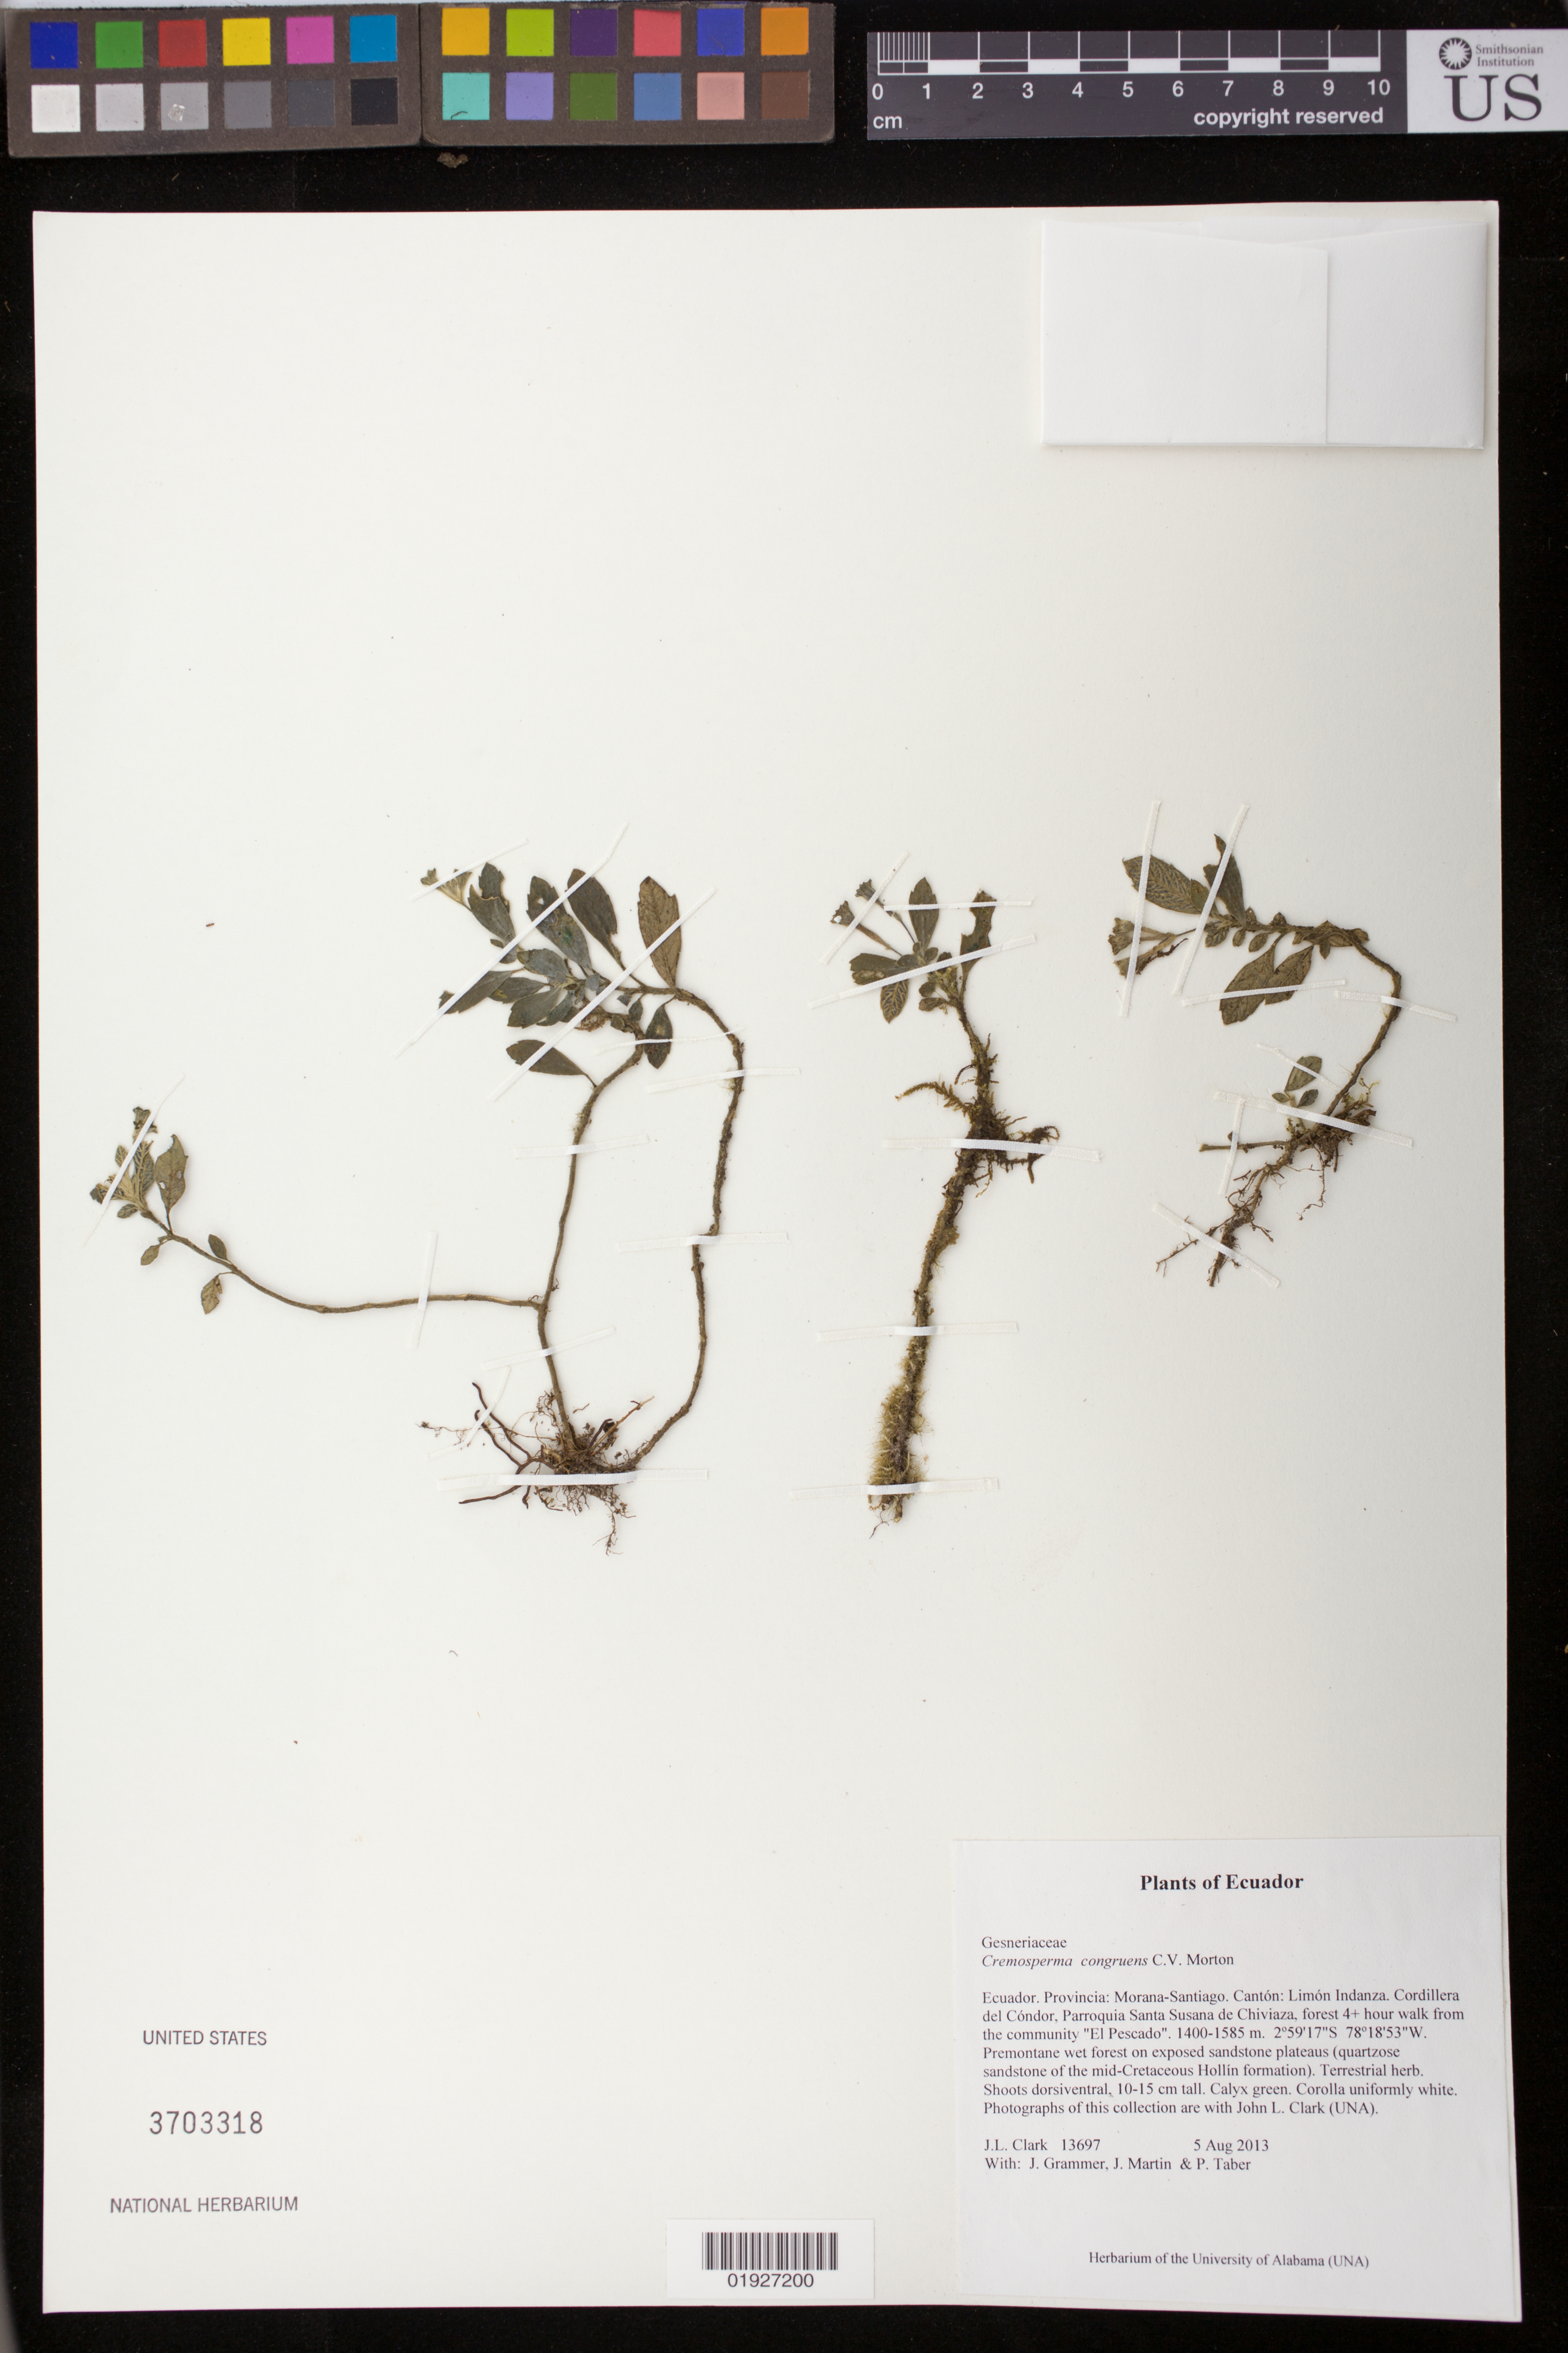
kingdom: Plantae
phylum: Tracheophyta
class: Magnoliopsida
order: Lamiales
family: Gesneriaceae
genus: Cremosperma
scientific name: Cremosperma congruens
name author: C.V. Morton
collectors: J. L. Clark, J. Grammer, J. Martin & P. Taber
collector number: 13697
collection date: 2013-08-05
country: Ecuador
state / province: Morona-Santiago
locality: Canton: Limon Indanza. Cordillera del Condor, Parroquia Santa Susana de Chiviaza, forest 4+ hours walk from the community "El Pescado".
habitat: Premontane wet forest on exposed sandstone plateaus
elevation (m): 1400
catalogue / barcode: US 3703318